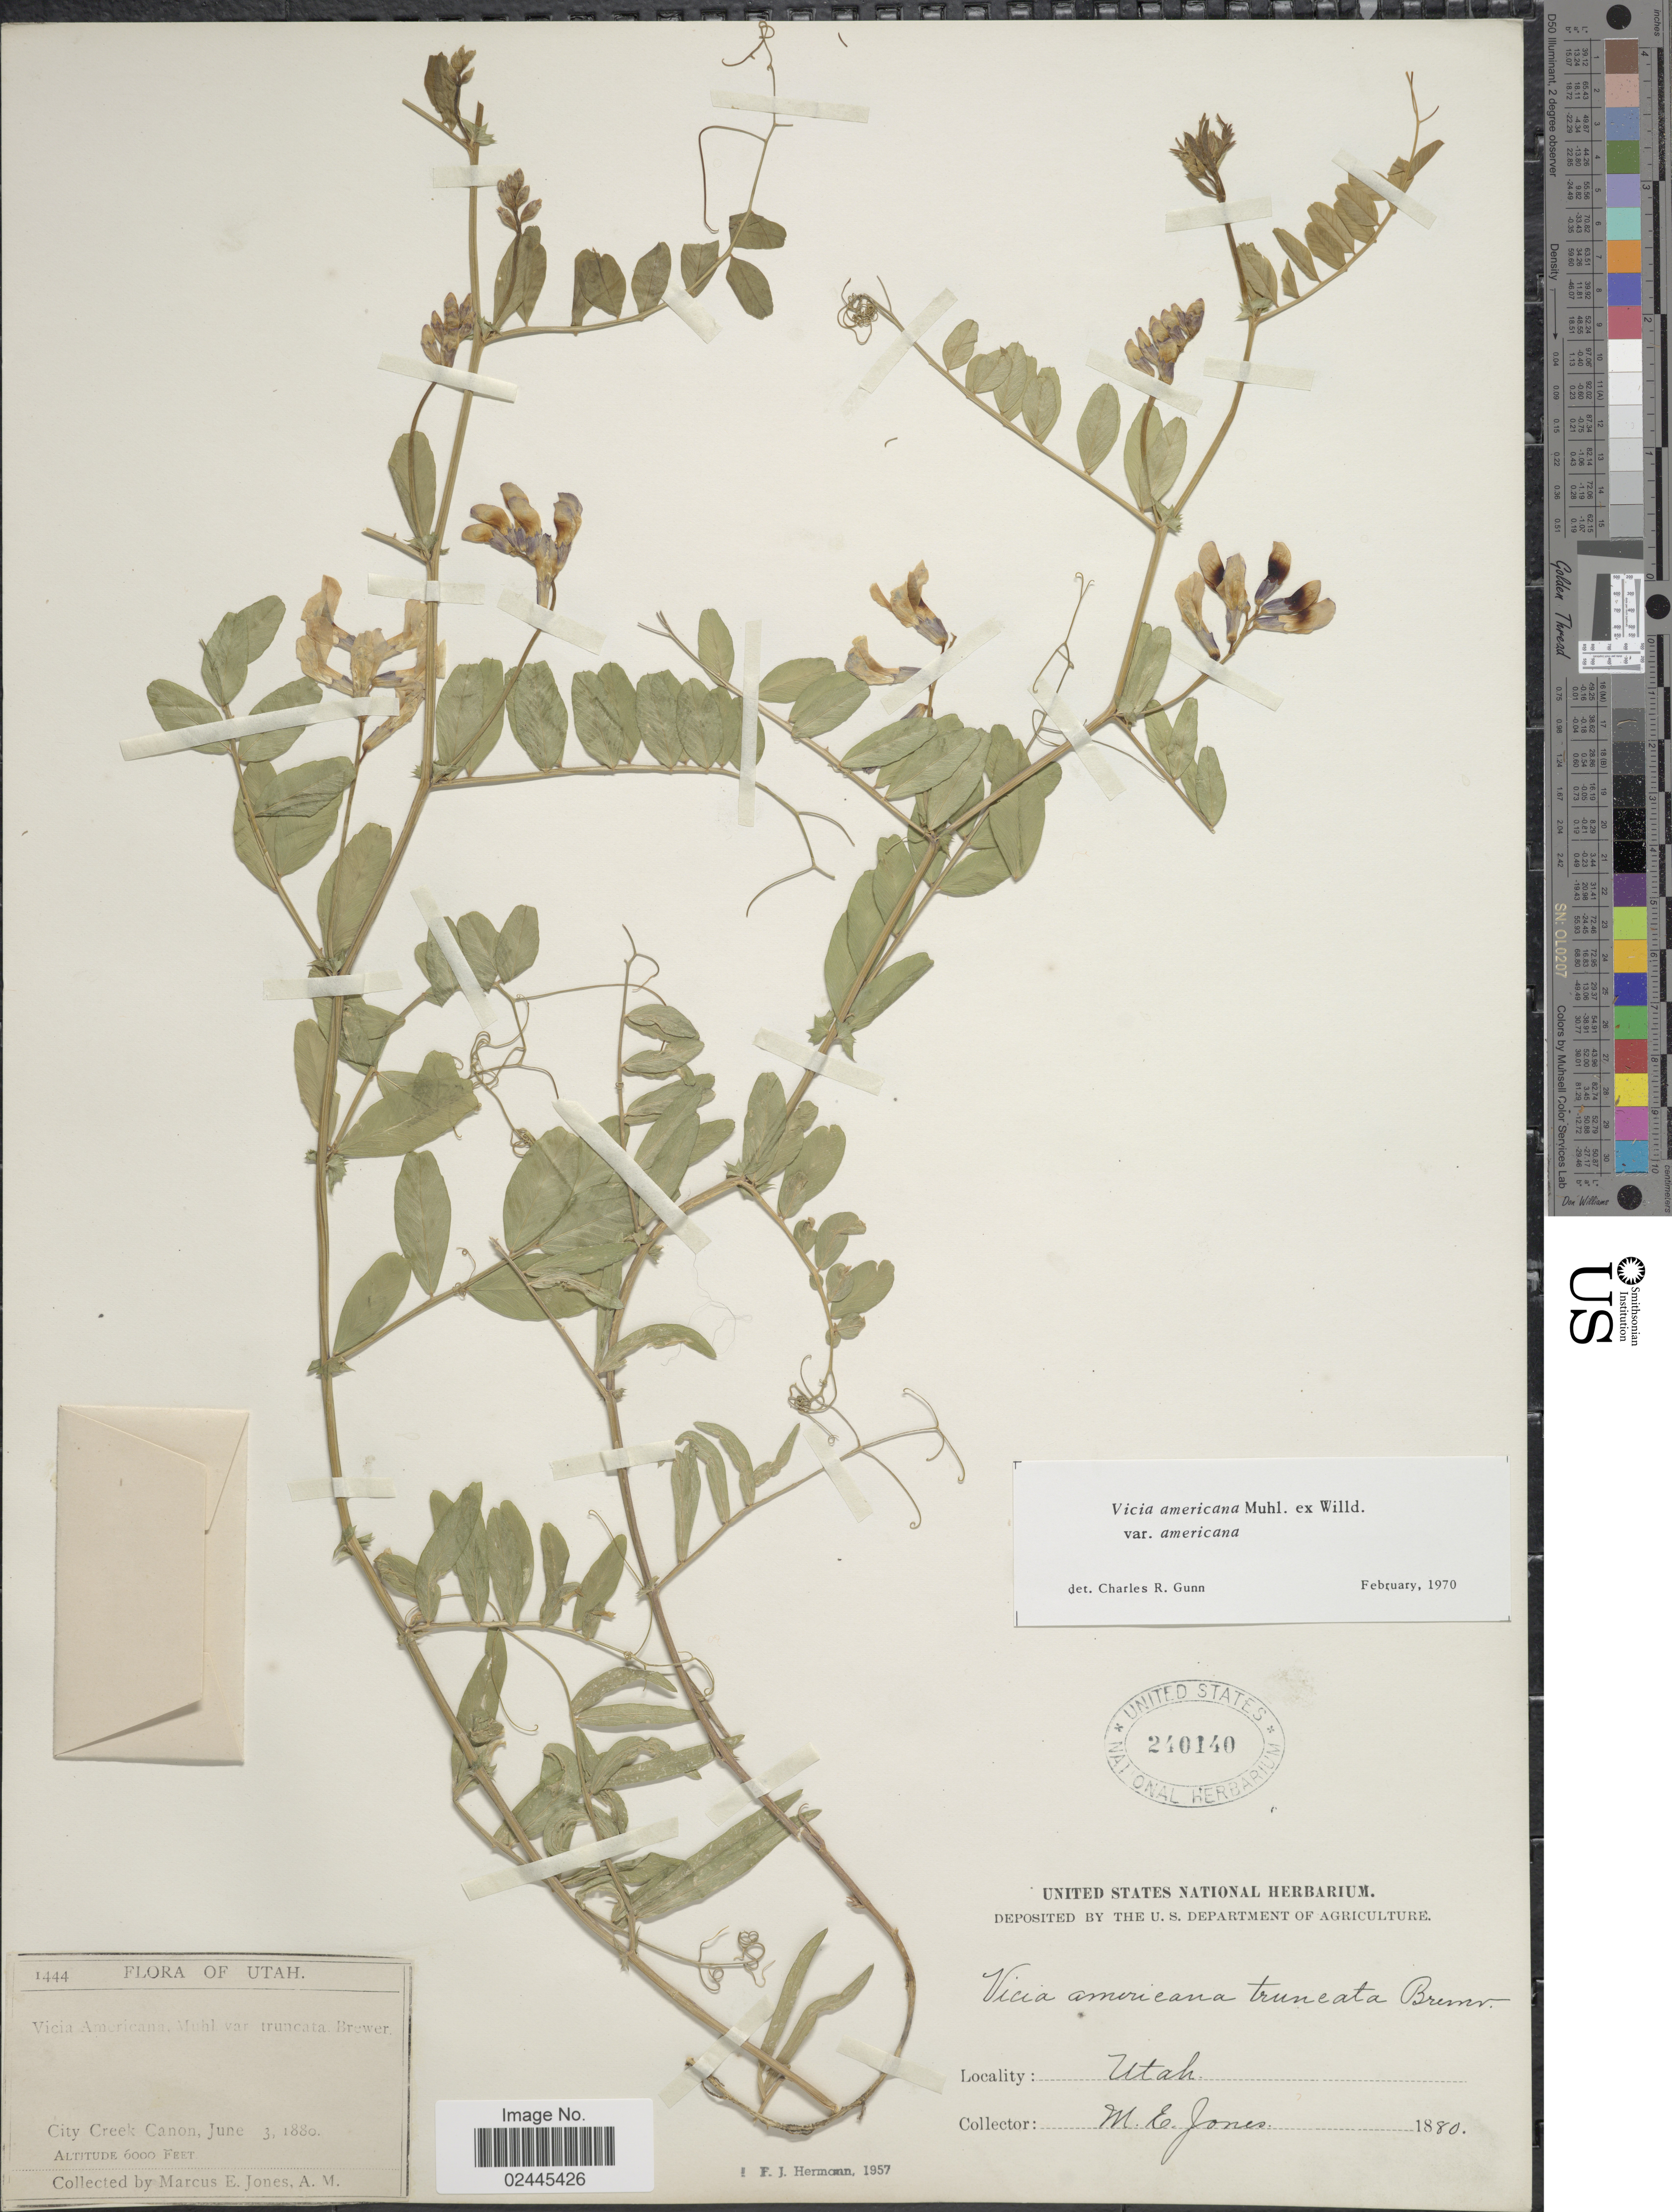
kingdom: Plantae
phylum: Tracheophyta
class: Magnoliopsida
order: Fabales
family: Fabaceae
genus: Vicia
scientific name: Vicia americana var. americana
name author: Muhl. ex Willd.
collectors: M. E. Jones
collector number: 1444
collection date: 1880-06-03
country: United States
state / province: Utah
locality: City Creek Canon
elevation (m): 1829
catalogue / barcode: US 240140